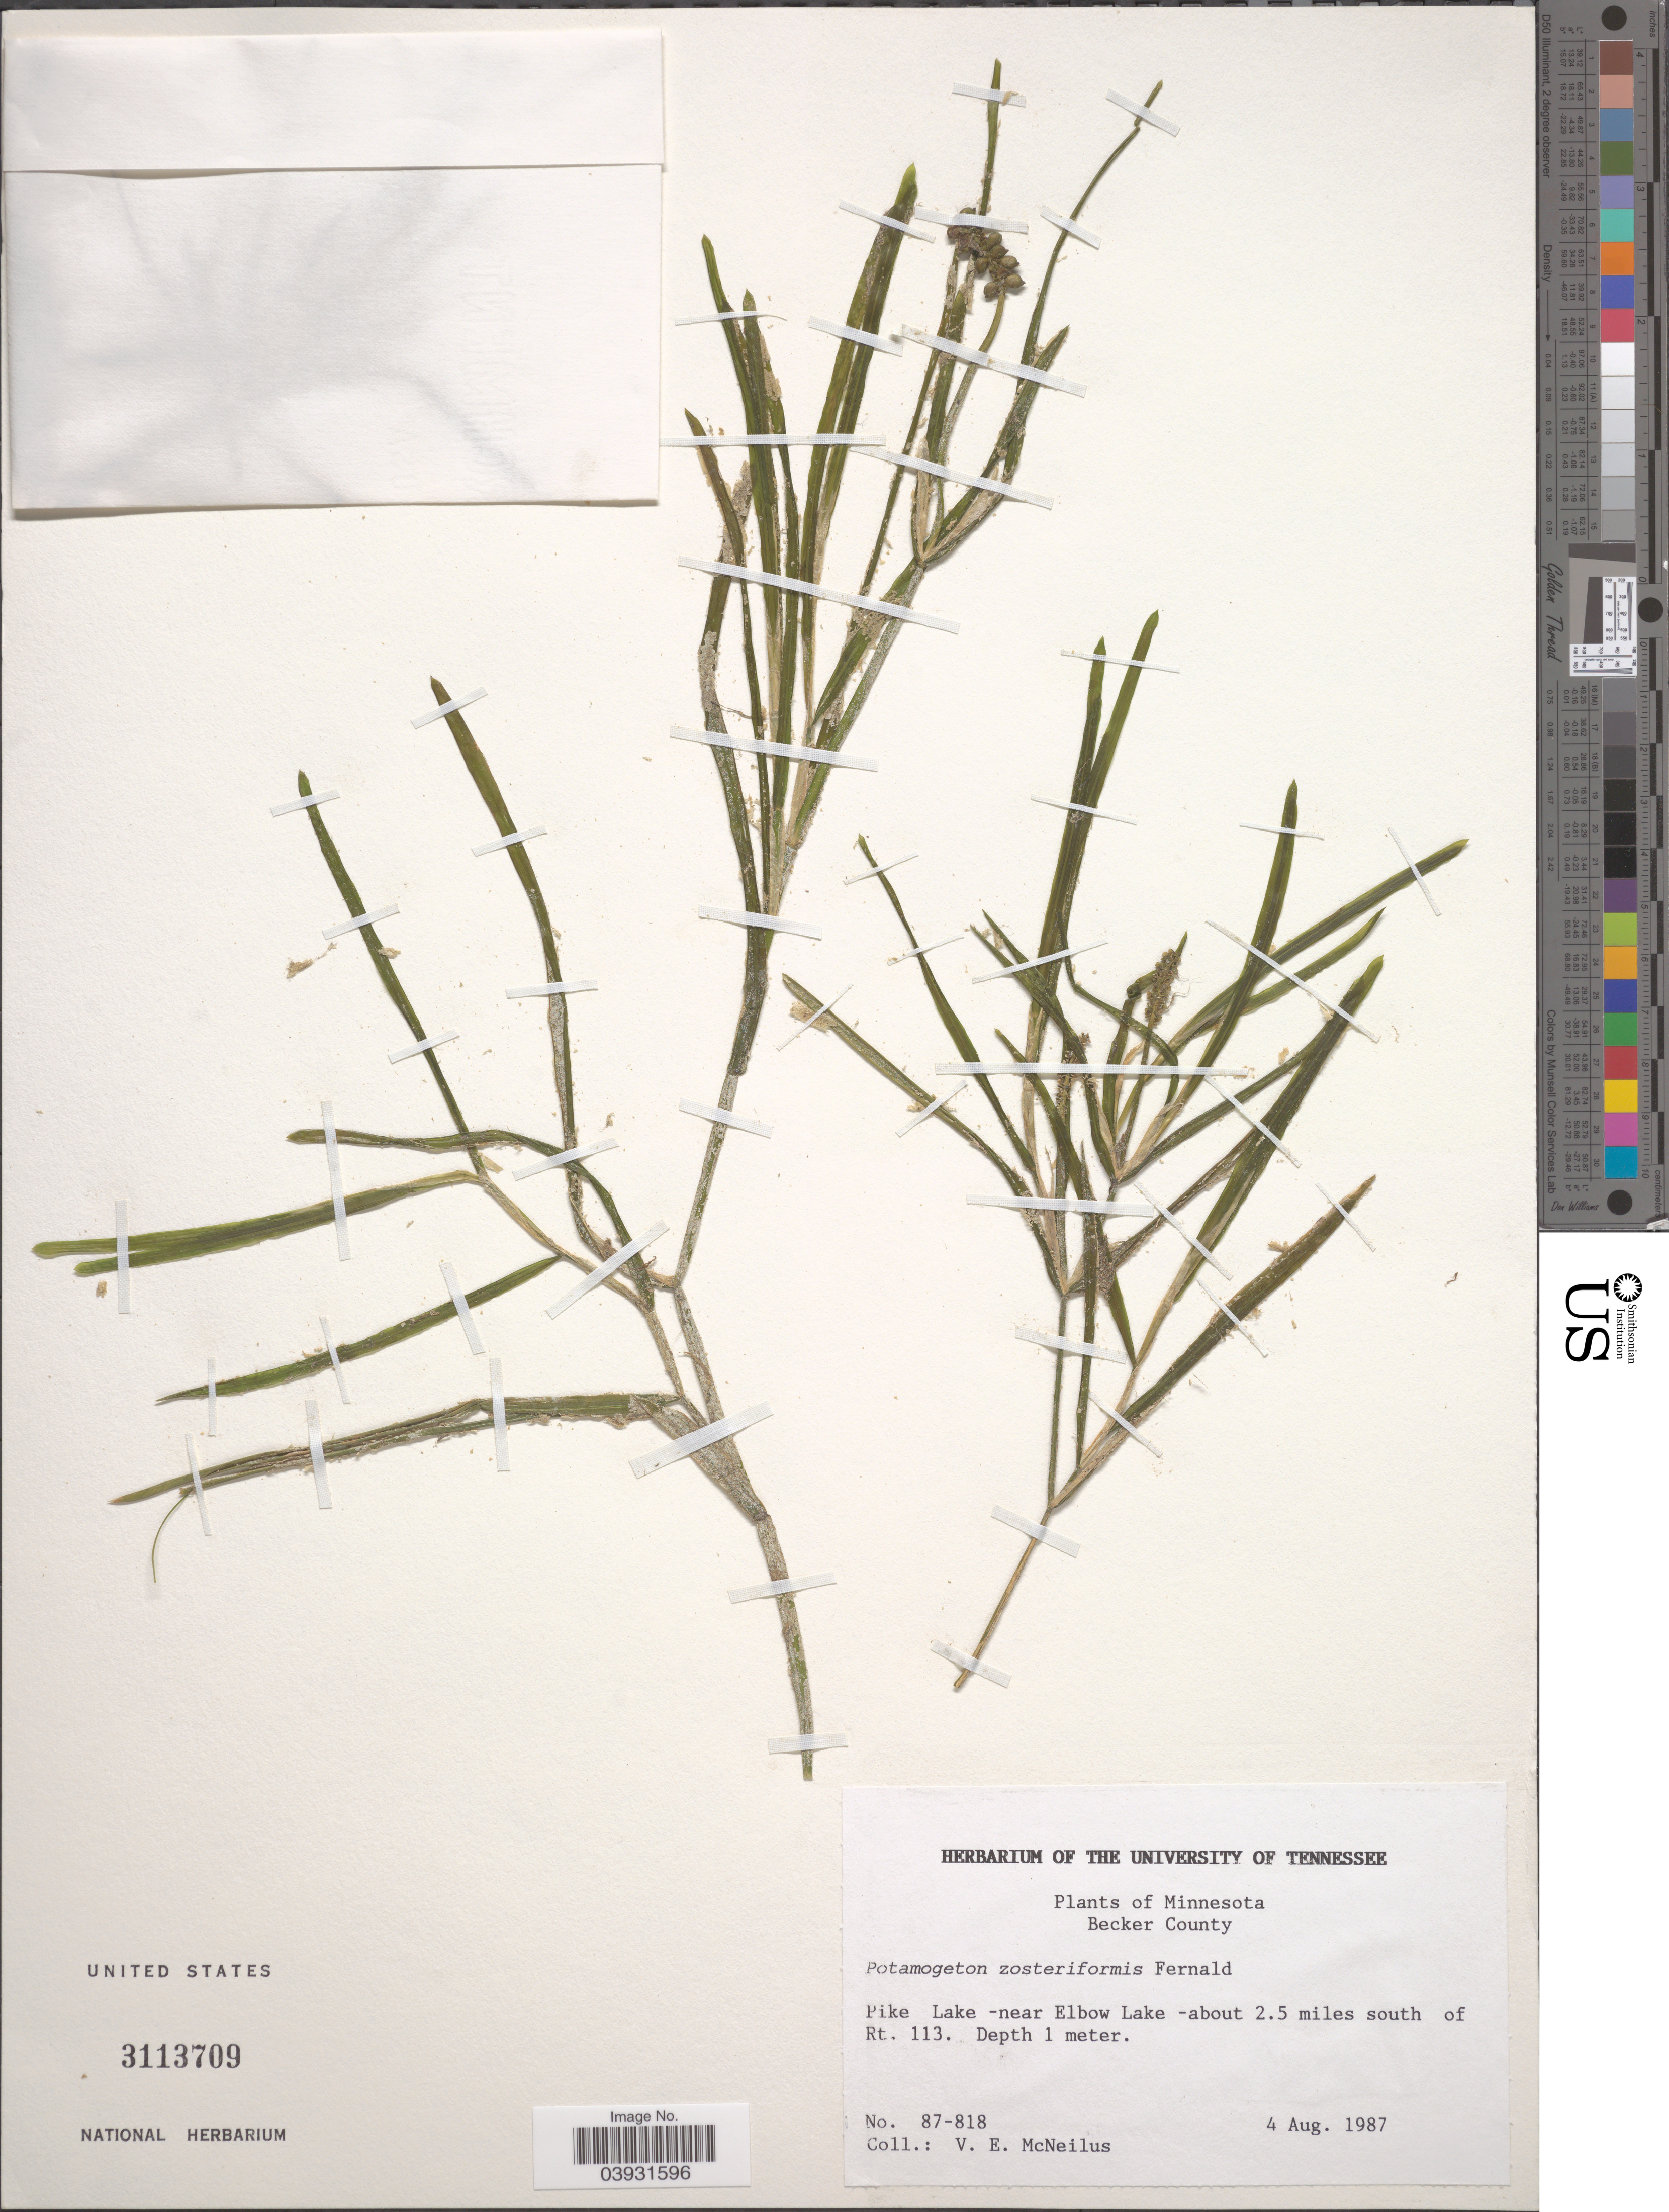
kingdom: Plantae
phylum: Tracheophyta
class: Liliopsida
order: Alismatales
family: Potamogetonaceae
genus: Potamogeton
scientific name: Potamogeton zosterifolius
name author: Schumach.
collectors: V. Mcneilus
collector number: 87-818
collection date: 1987-08-04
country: United States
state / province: Minnesota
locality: Becker County. Pike Lake -near Elbow Lake -about 2.5 miles south of Rt. 113.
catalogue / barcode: US 3113709